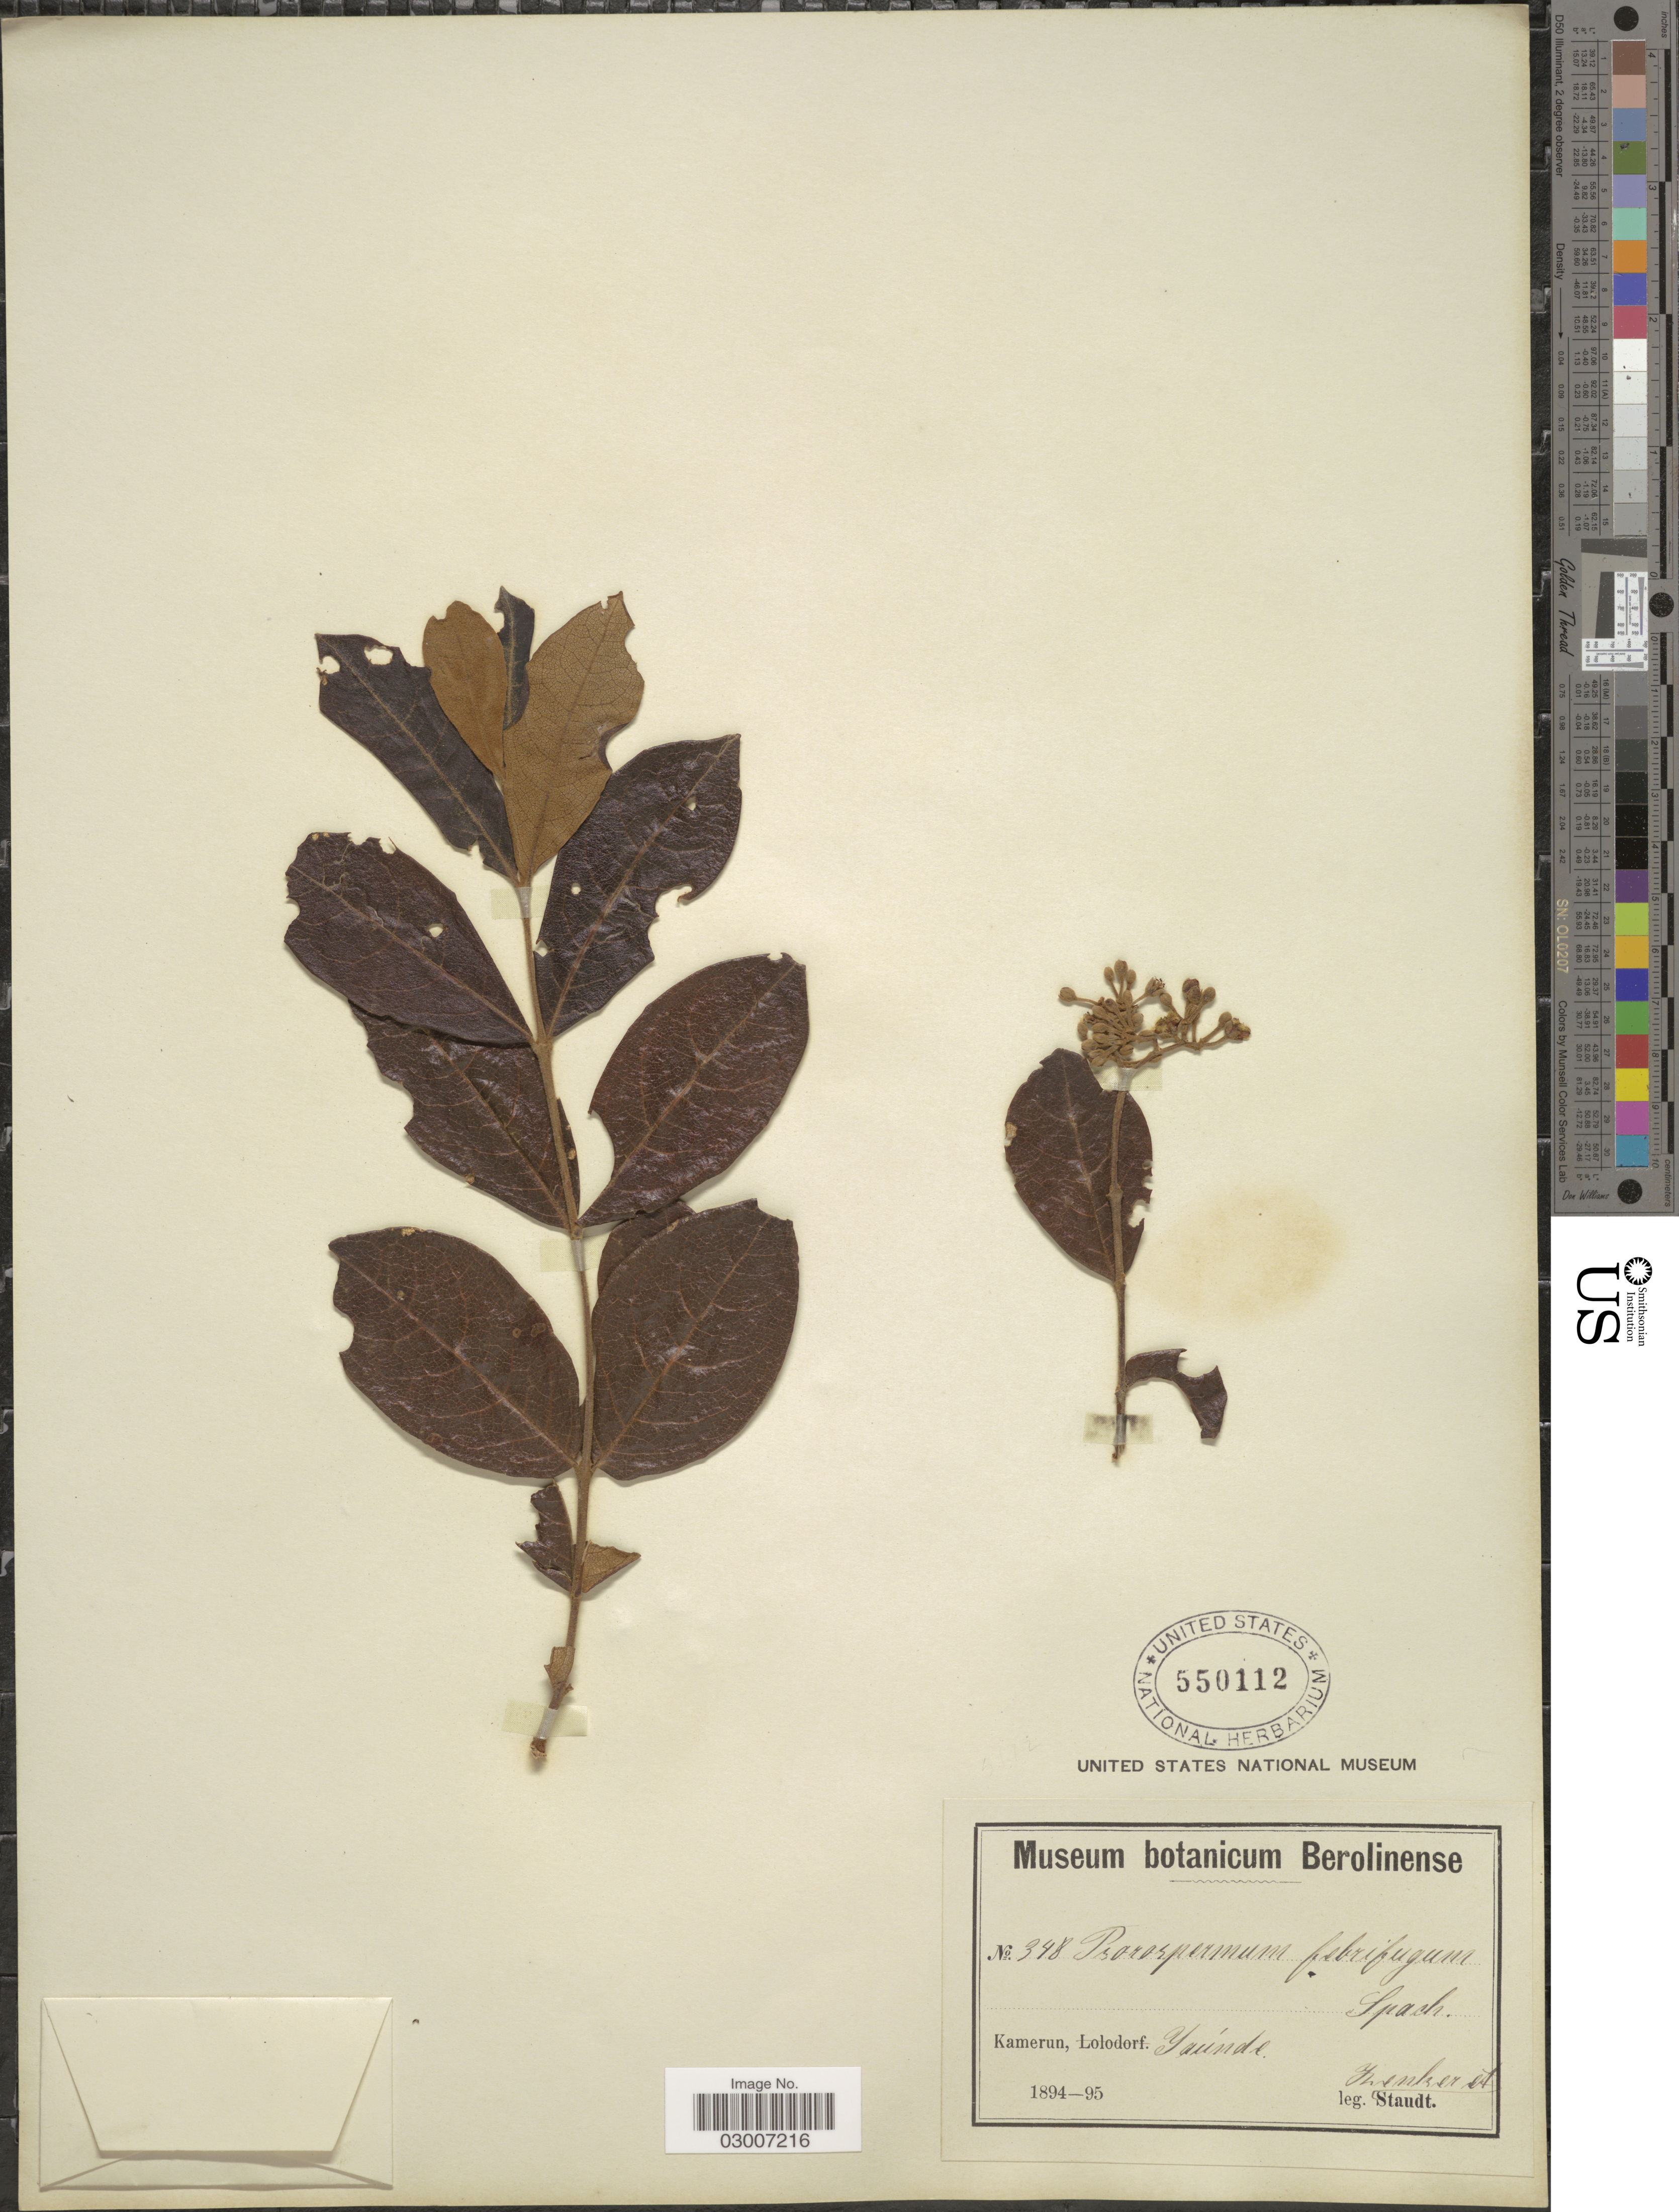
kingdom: Plantae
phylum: Tracheophyta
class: Magnoliopsida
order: Malpighiales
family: Hypericaceae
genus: Psorospermum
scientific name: Psorospermum febrifugum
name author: Spach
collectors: Zenker, -- & -. Staudt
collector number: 348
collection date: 1894/1895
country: Cameroon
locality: Yaúnde.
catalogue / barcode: US 550112